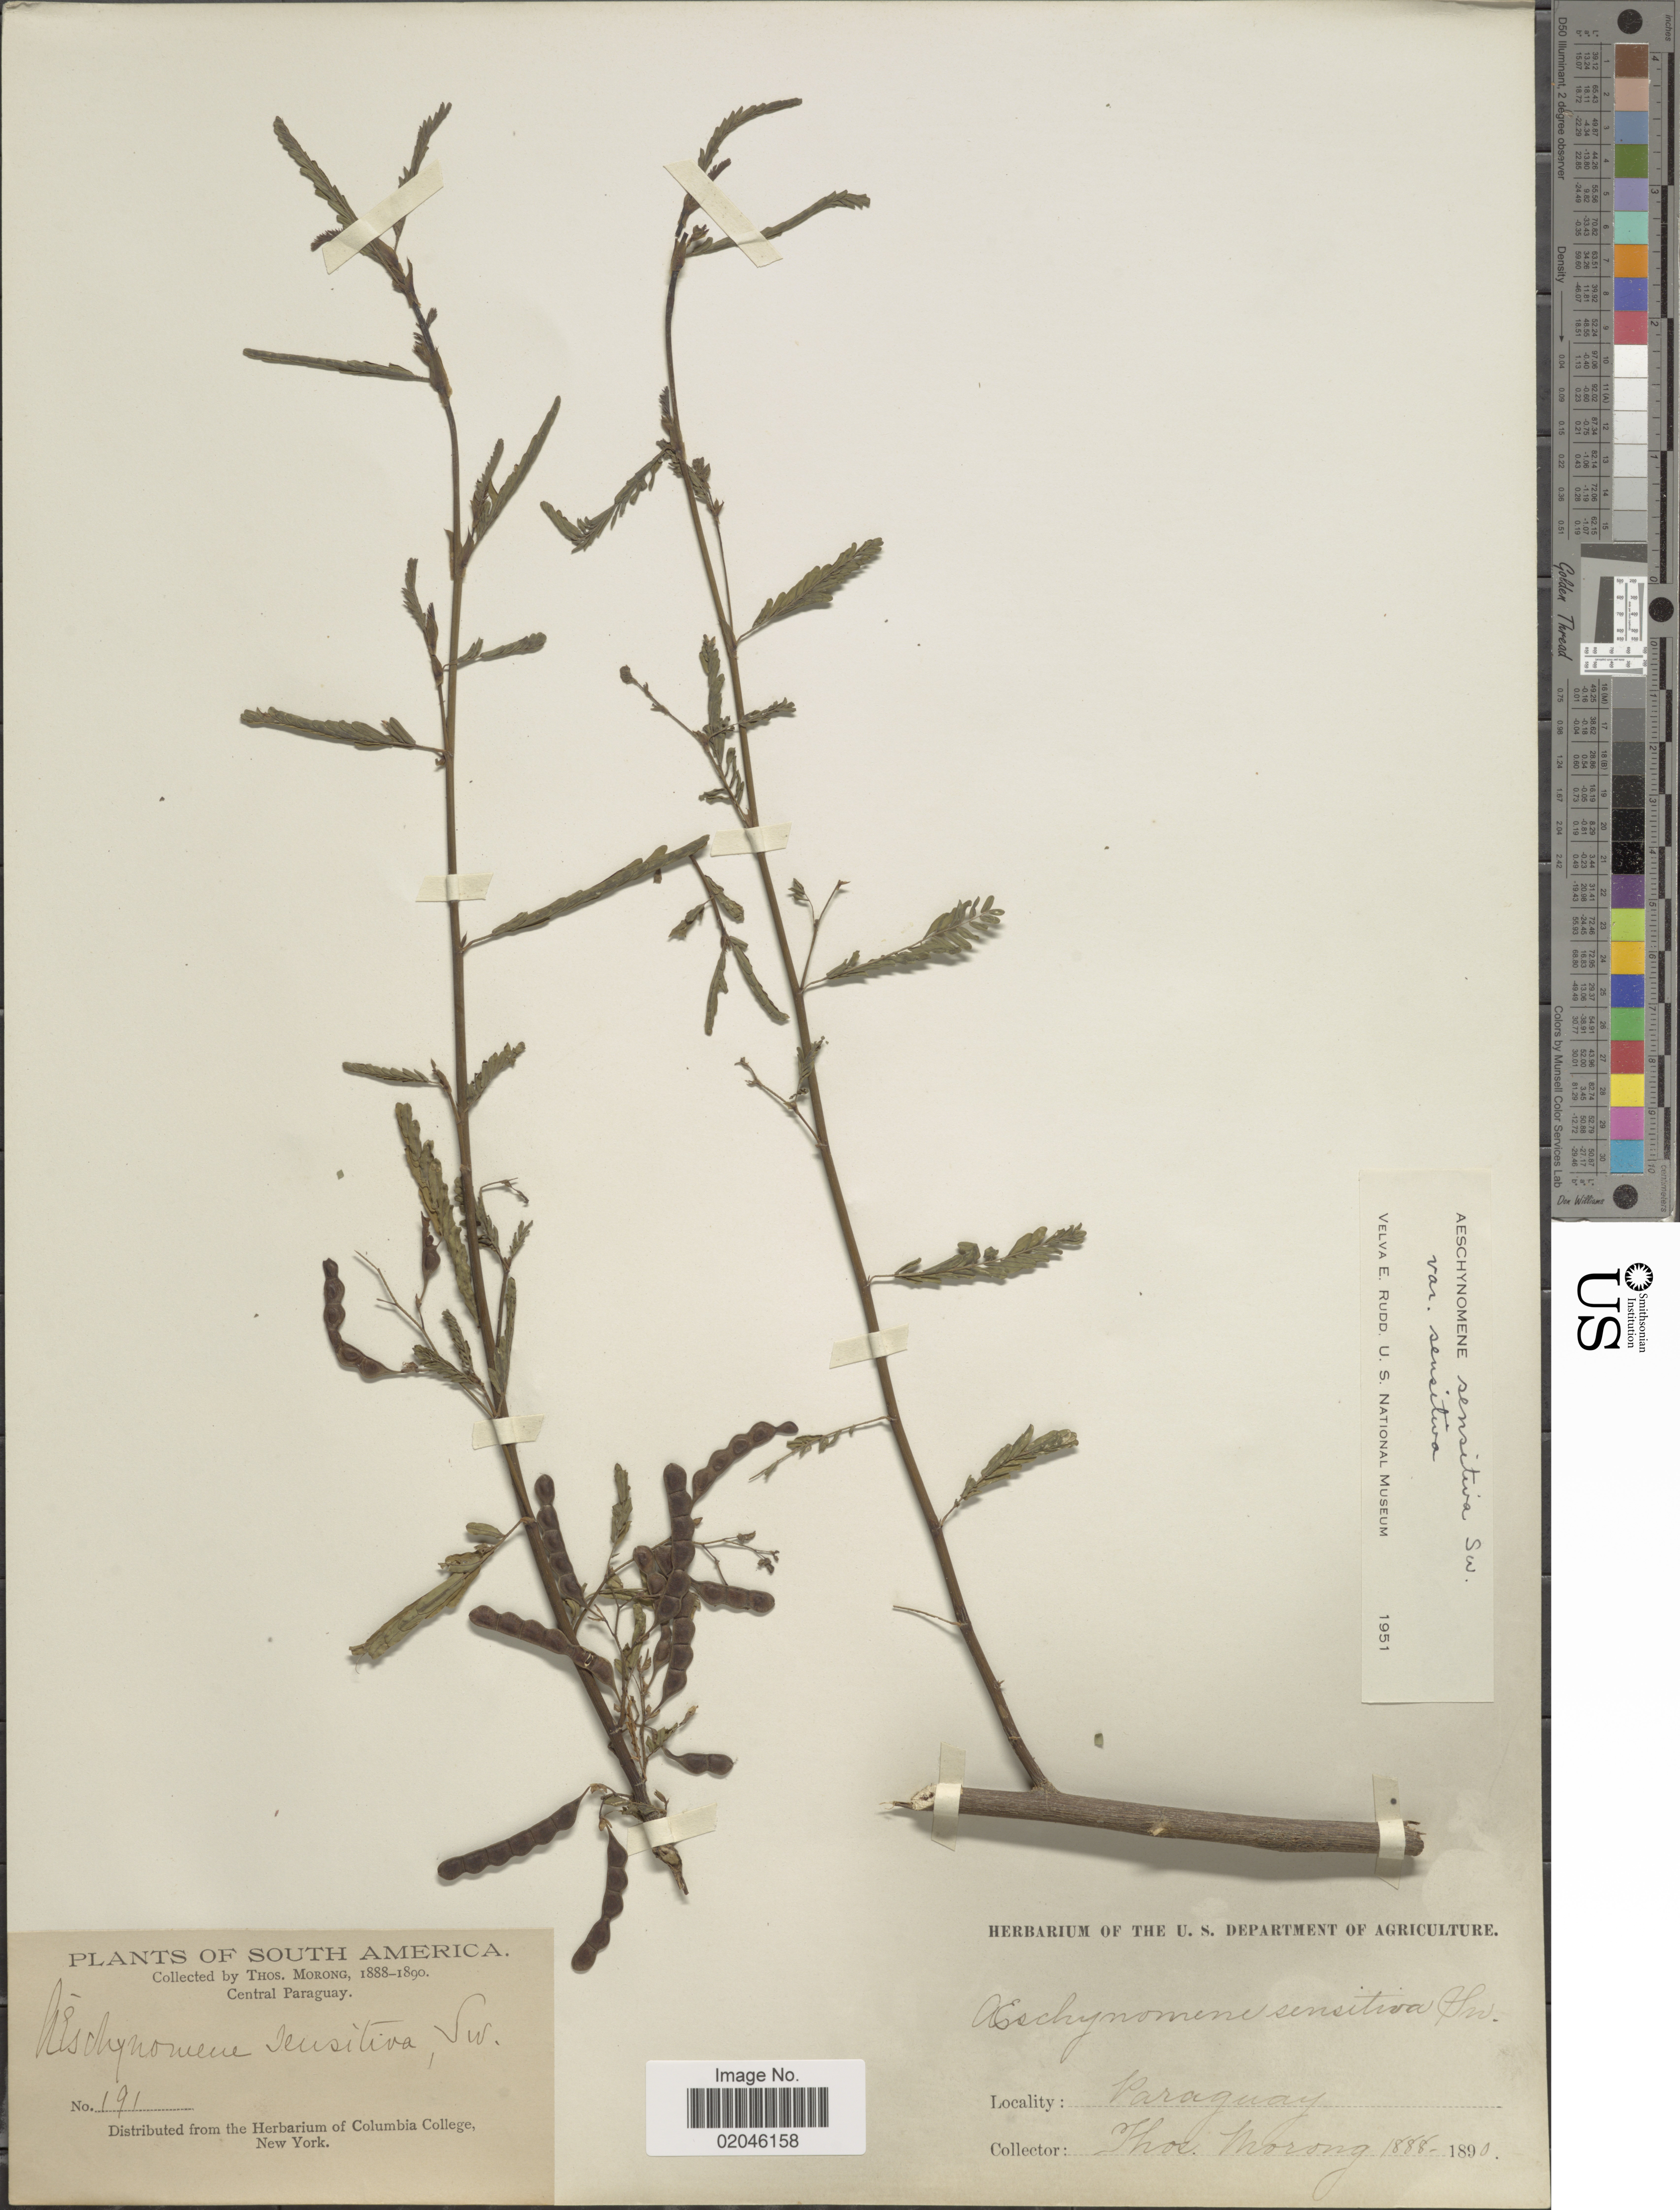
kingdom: Plantae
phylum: Tracheophyta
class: Magnoliopsida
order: Fabales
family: Fabaceae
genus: Aeschynomene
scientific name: Aeschynomene sensitiva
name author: Sw.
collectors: ex herb. T. Morong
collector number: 191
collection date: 1888/1890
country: Paraguay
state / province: Central